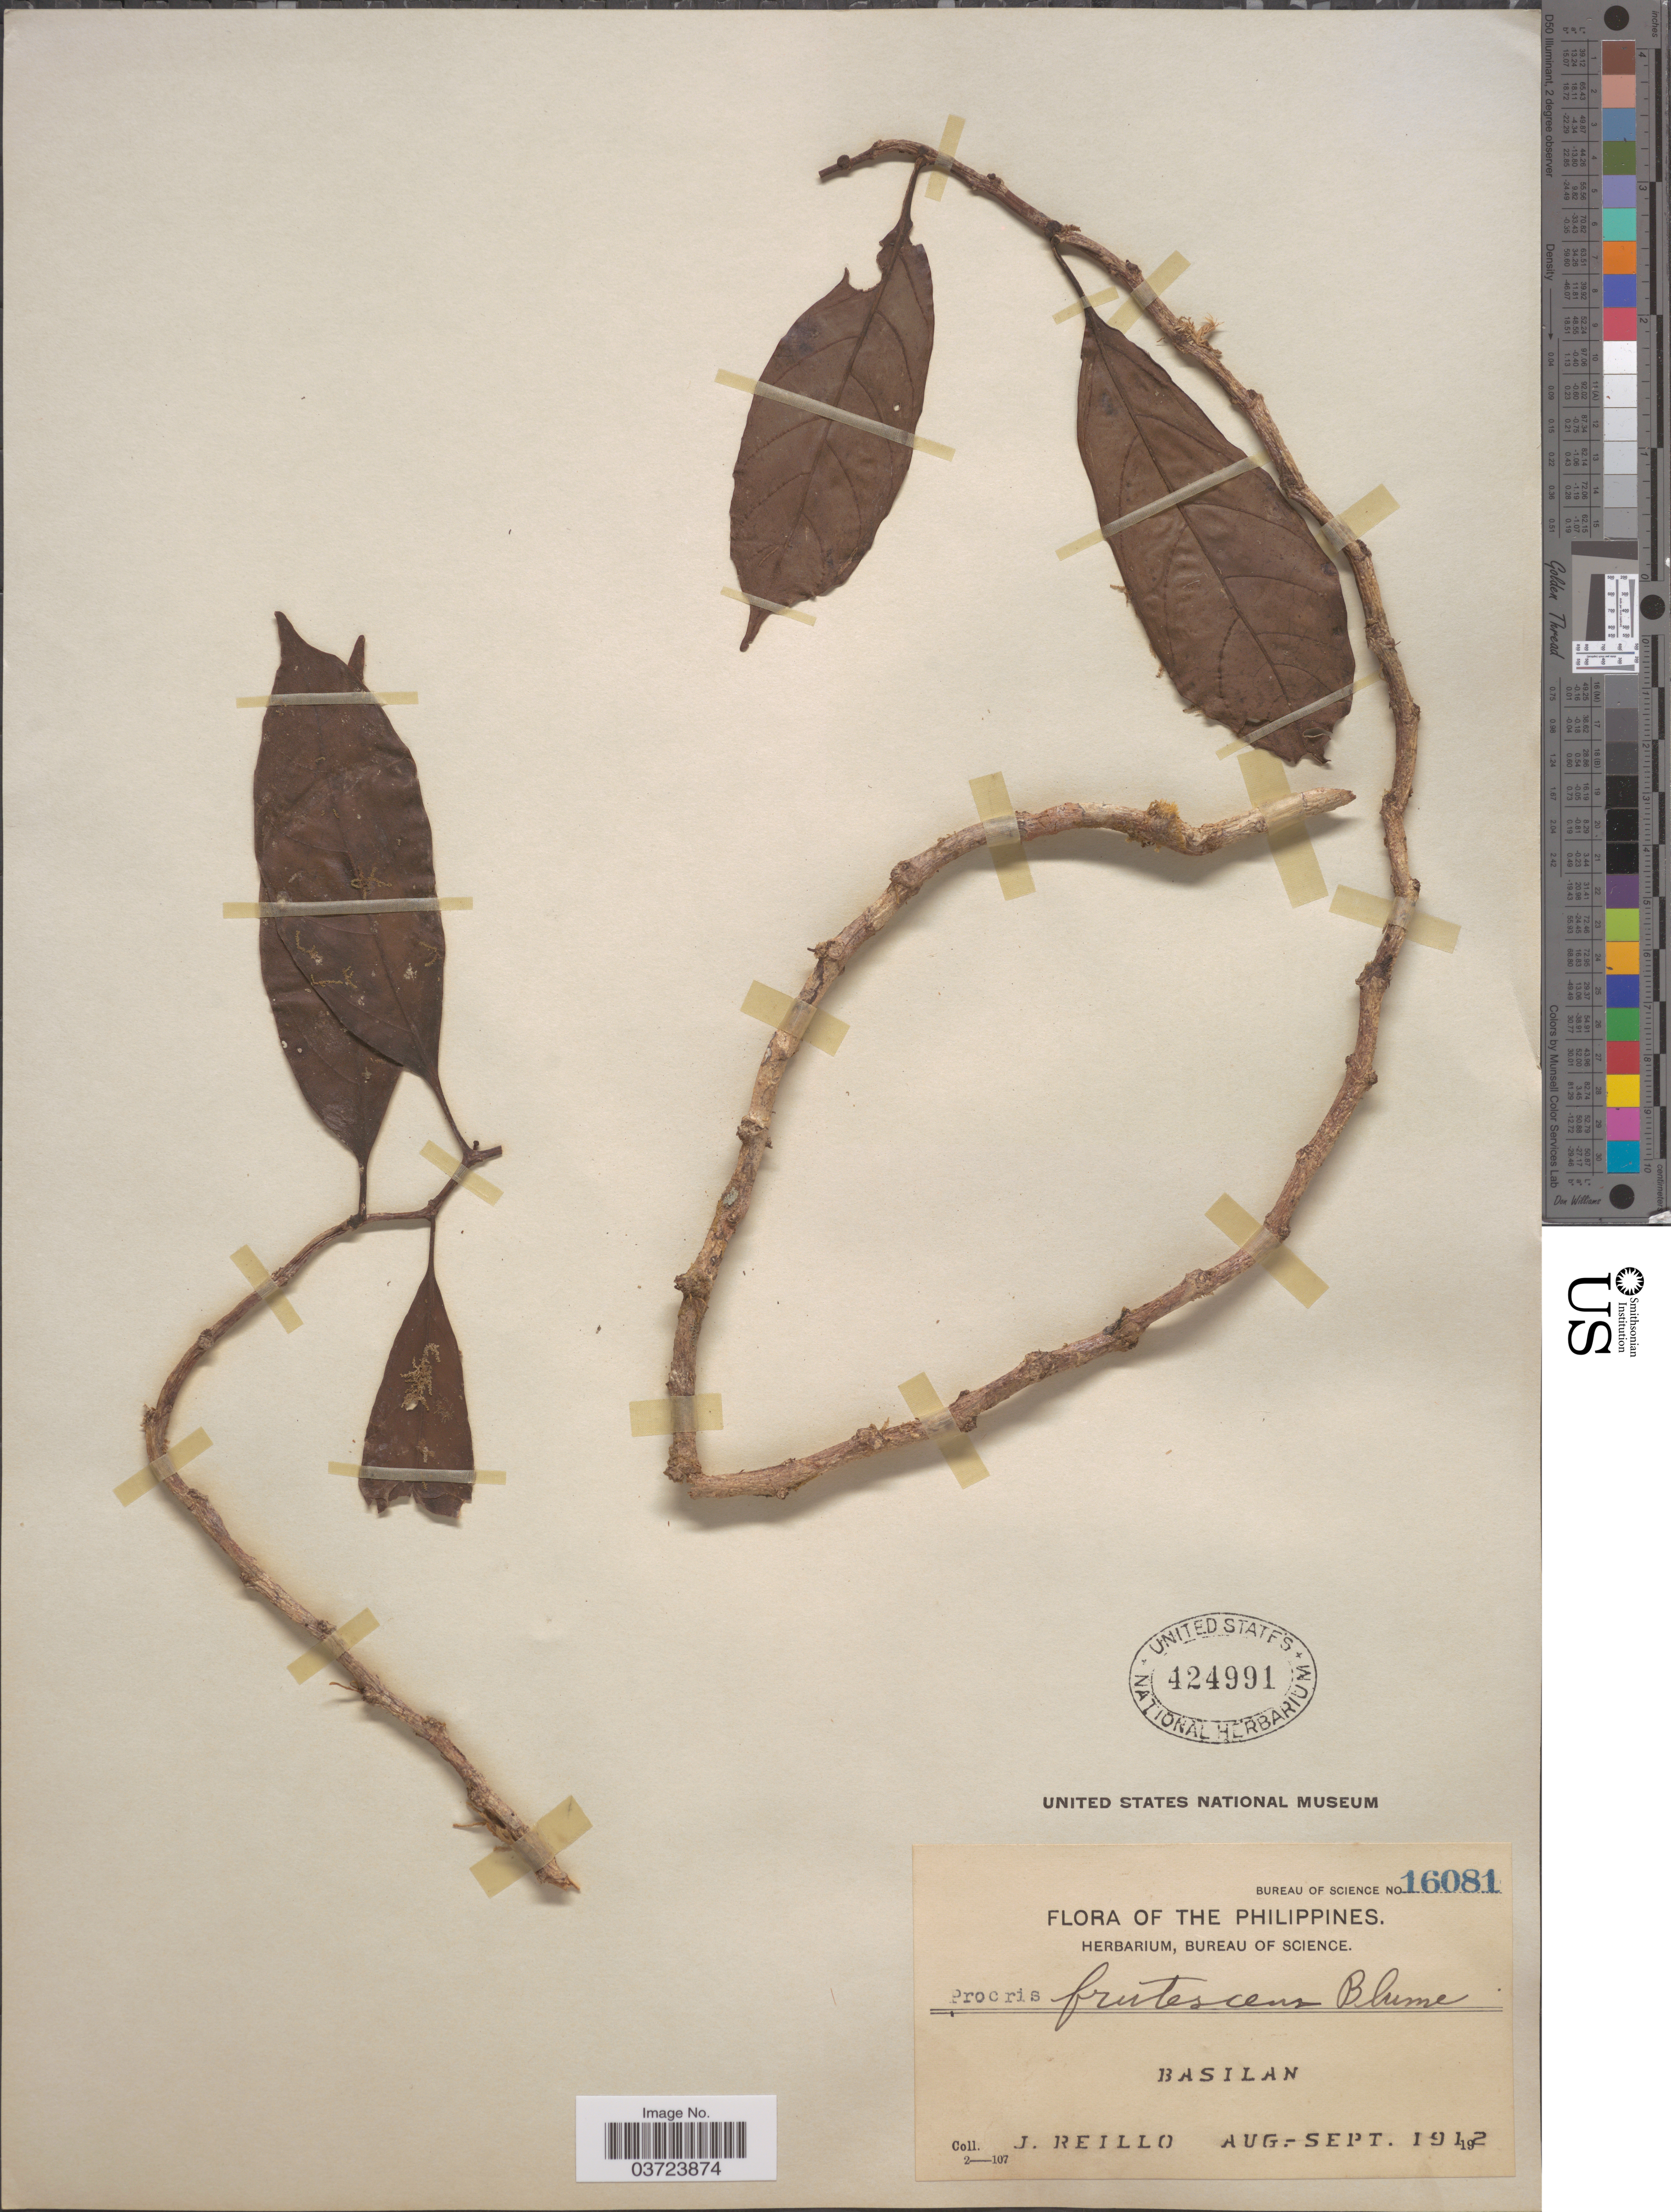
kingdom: Plantae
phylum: Tracheophyta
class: Magnoliopsida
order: Rosales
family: Urticaceae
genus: Procris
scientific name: Procris frutescens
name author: Blume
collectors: J. Reillo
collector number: Bureau of Science 16081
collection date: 1912-08/1912-09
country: Philippines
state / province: Muslim Mindanao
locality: Basilan.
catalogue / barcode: US 424991